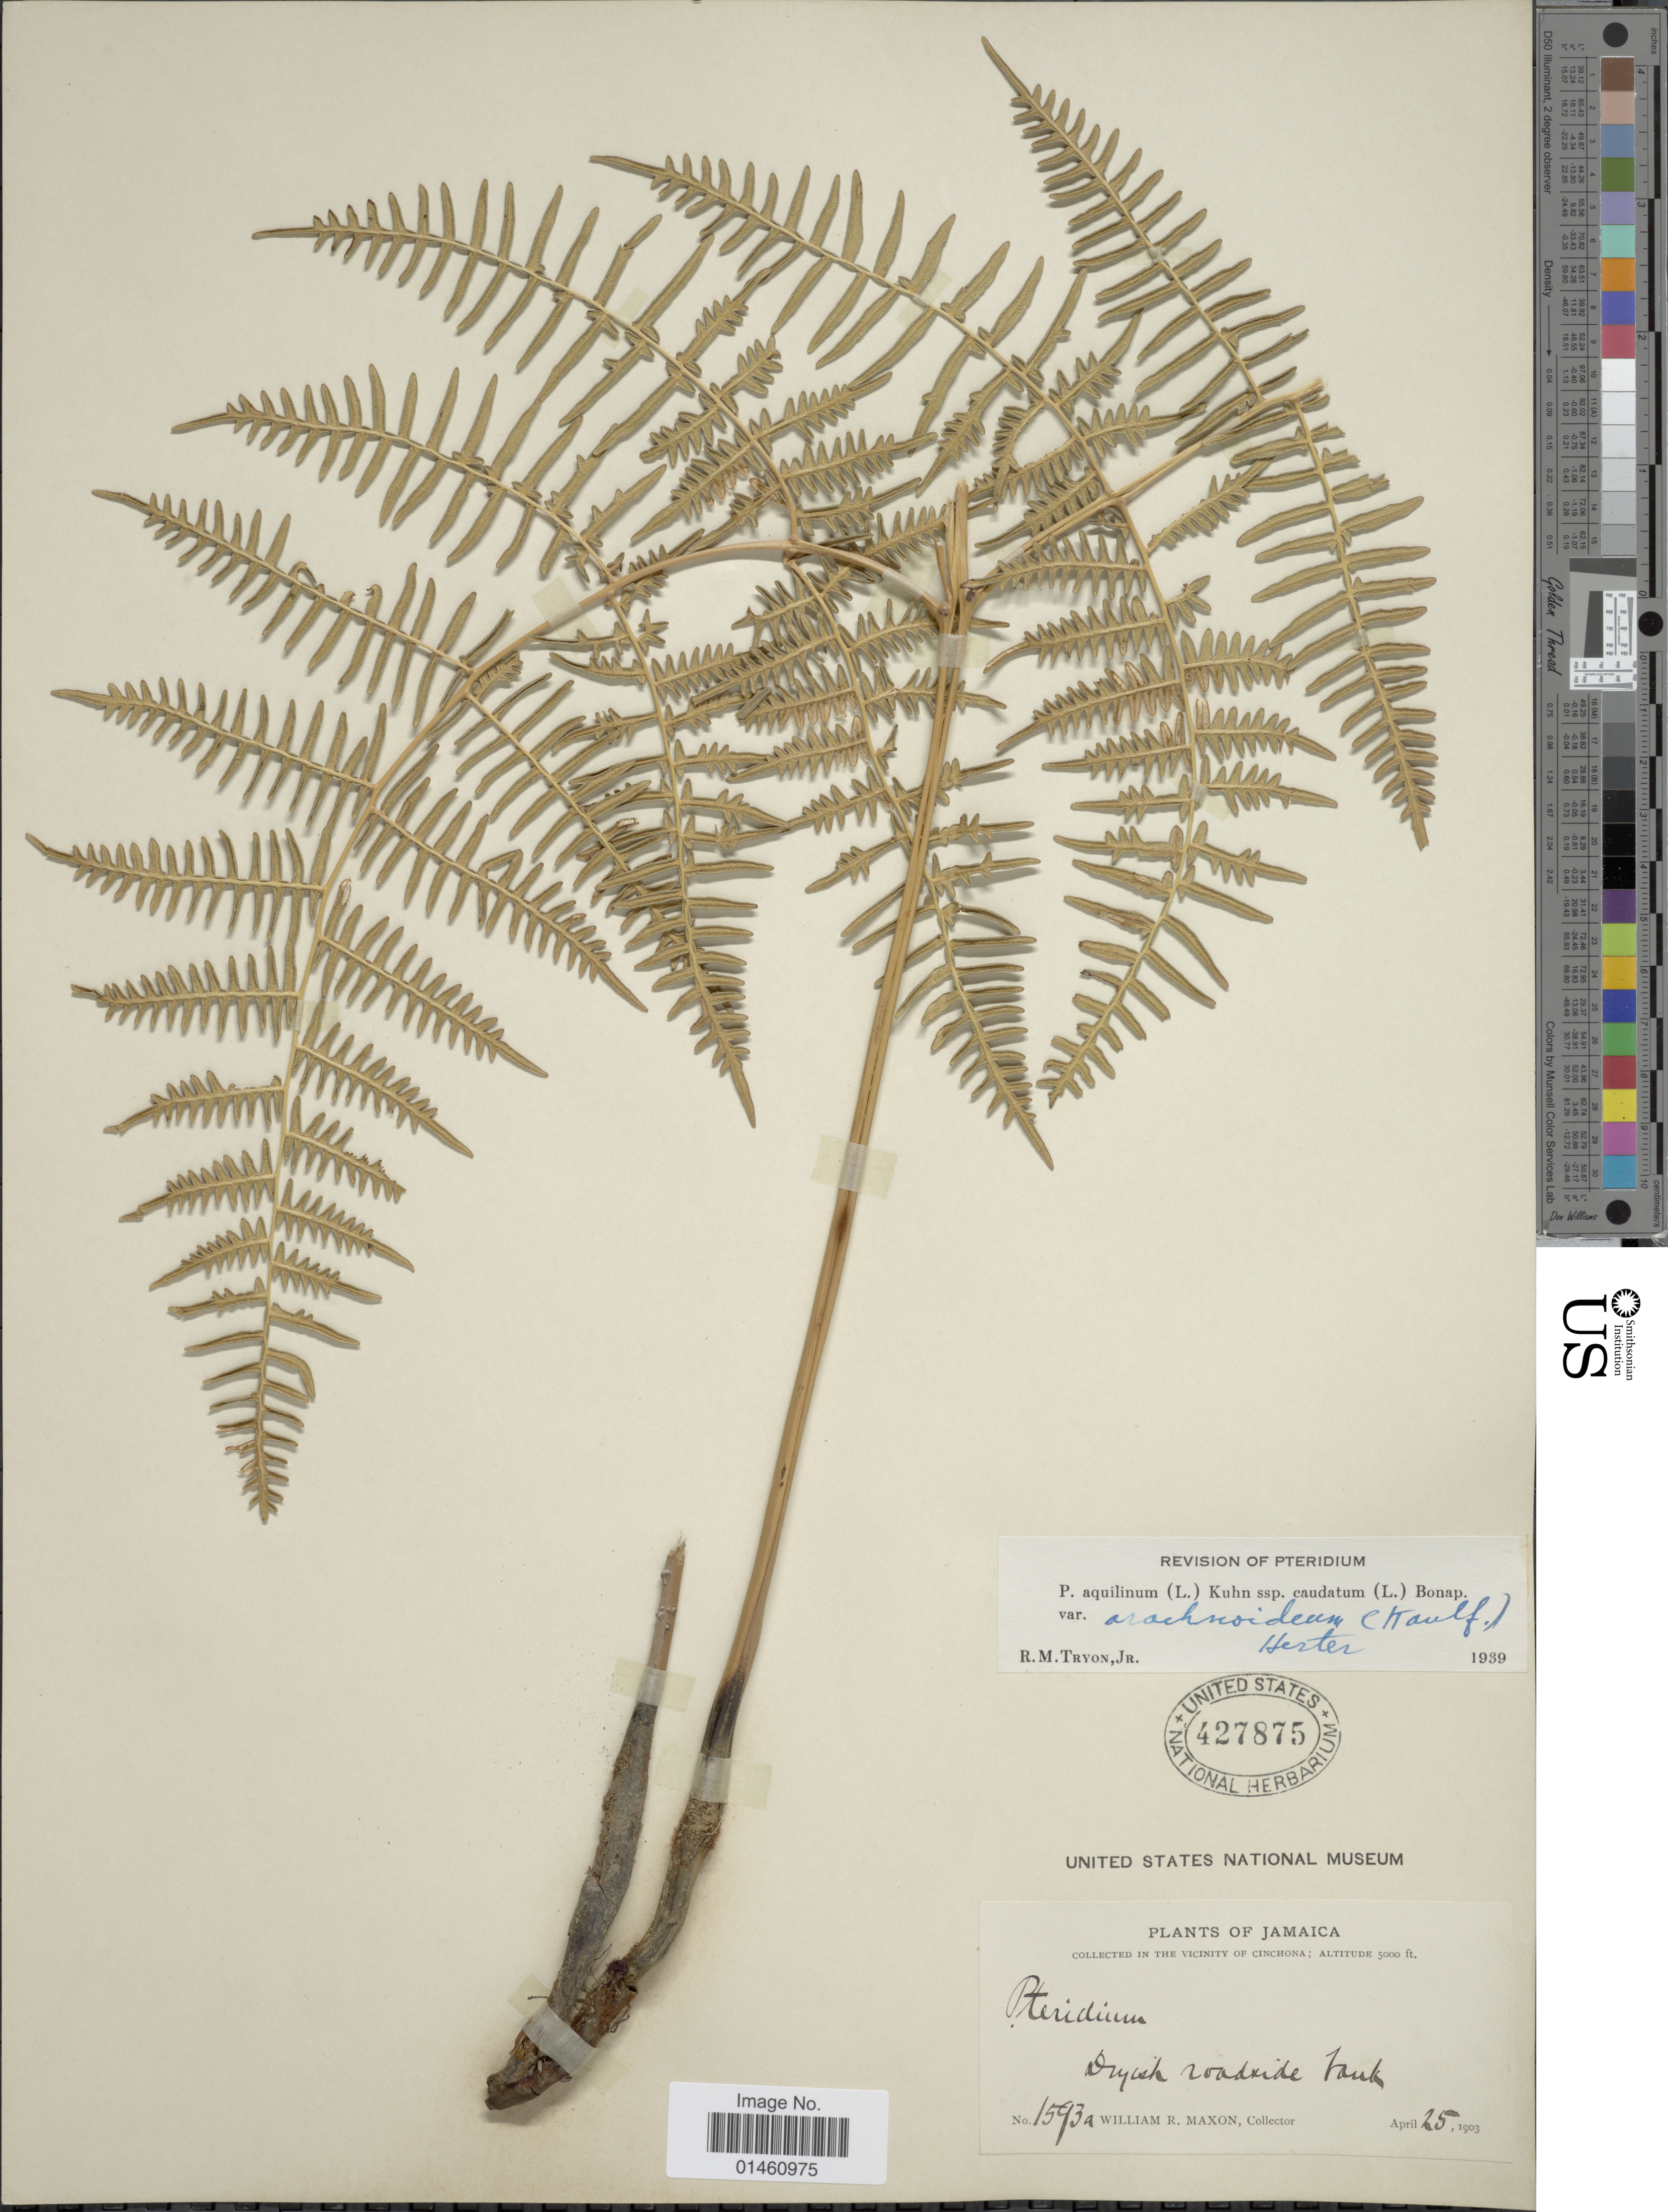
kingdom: Plantae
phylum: Tracheophyta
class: Polypodiopsida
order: Polypodiales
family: Dennstaedtiaceae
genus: Pteridium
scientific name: Pteridium aquilinum var. arachnoideum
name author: (Kaulf.) Herter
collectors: W. R. Maxon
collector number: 1593a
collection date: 1903-04-25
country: Jamaica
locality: Vicinity of Cinchona, dryish roadside bank.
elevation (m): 1524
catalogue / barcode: US 427875